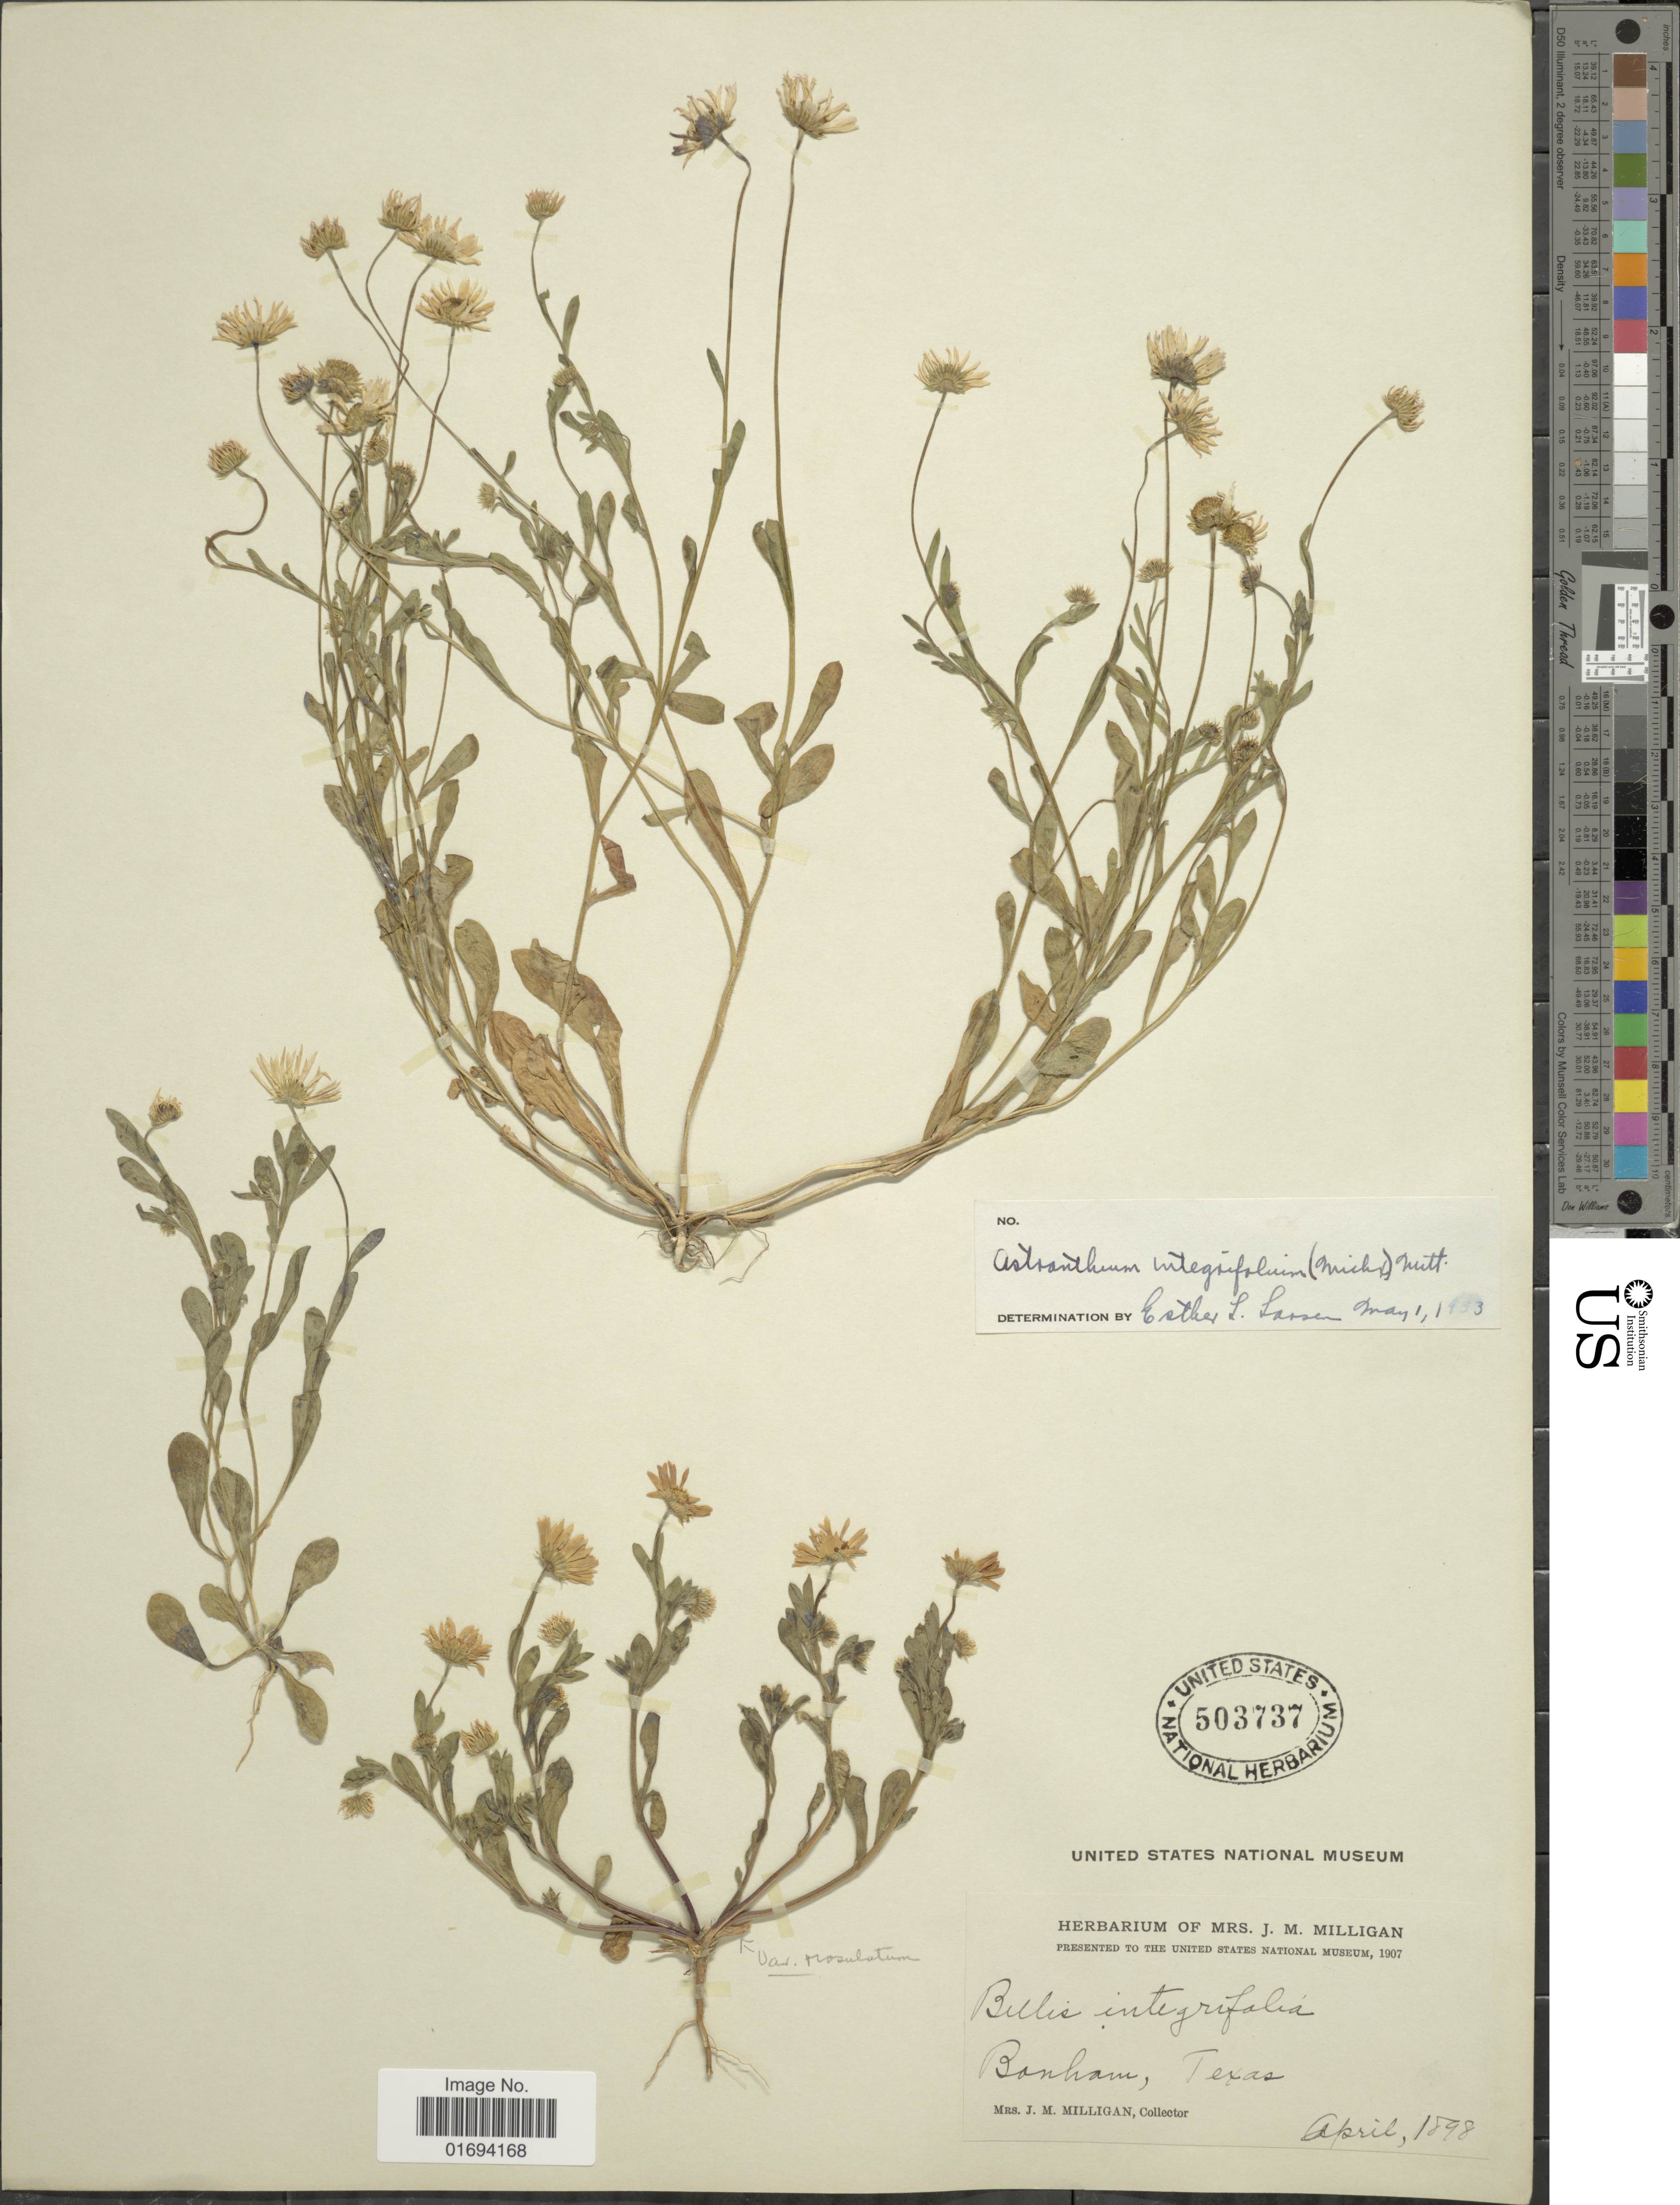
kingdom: Plantae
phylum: Tracheophyta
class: Magnoliopsida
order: Asterales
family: Asteraceae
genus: Astranthium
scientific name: Astranthium integrifolium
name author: (Michx.) Nutt.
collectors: J. M. Milligan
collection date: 1898-04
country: United States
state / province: Texas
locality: Bonham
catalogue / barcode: US 503737